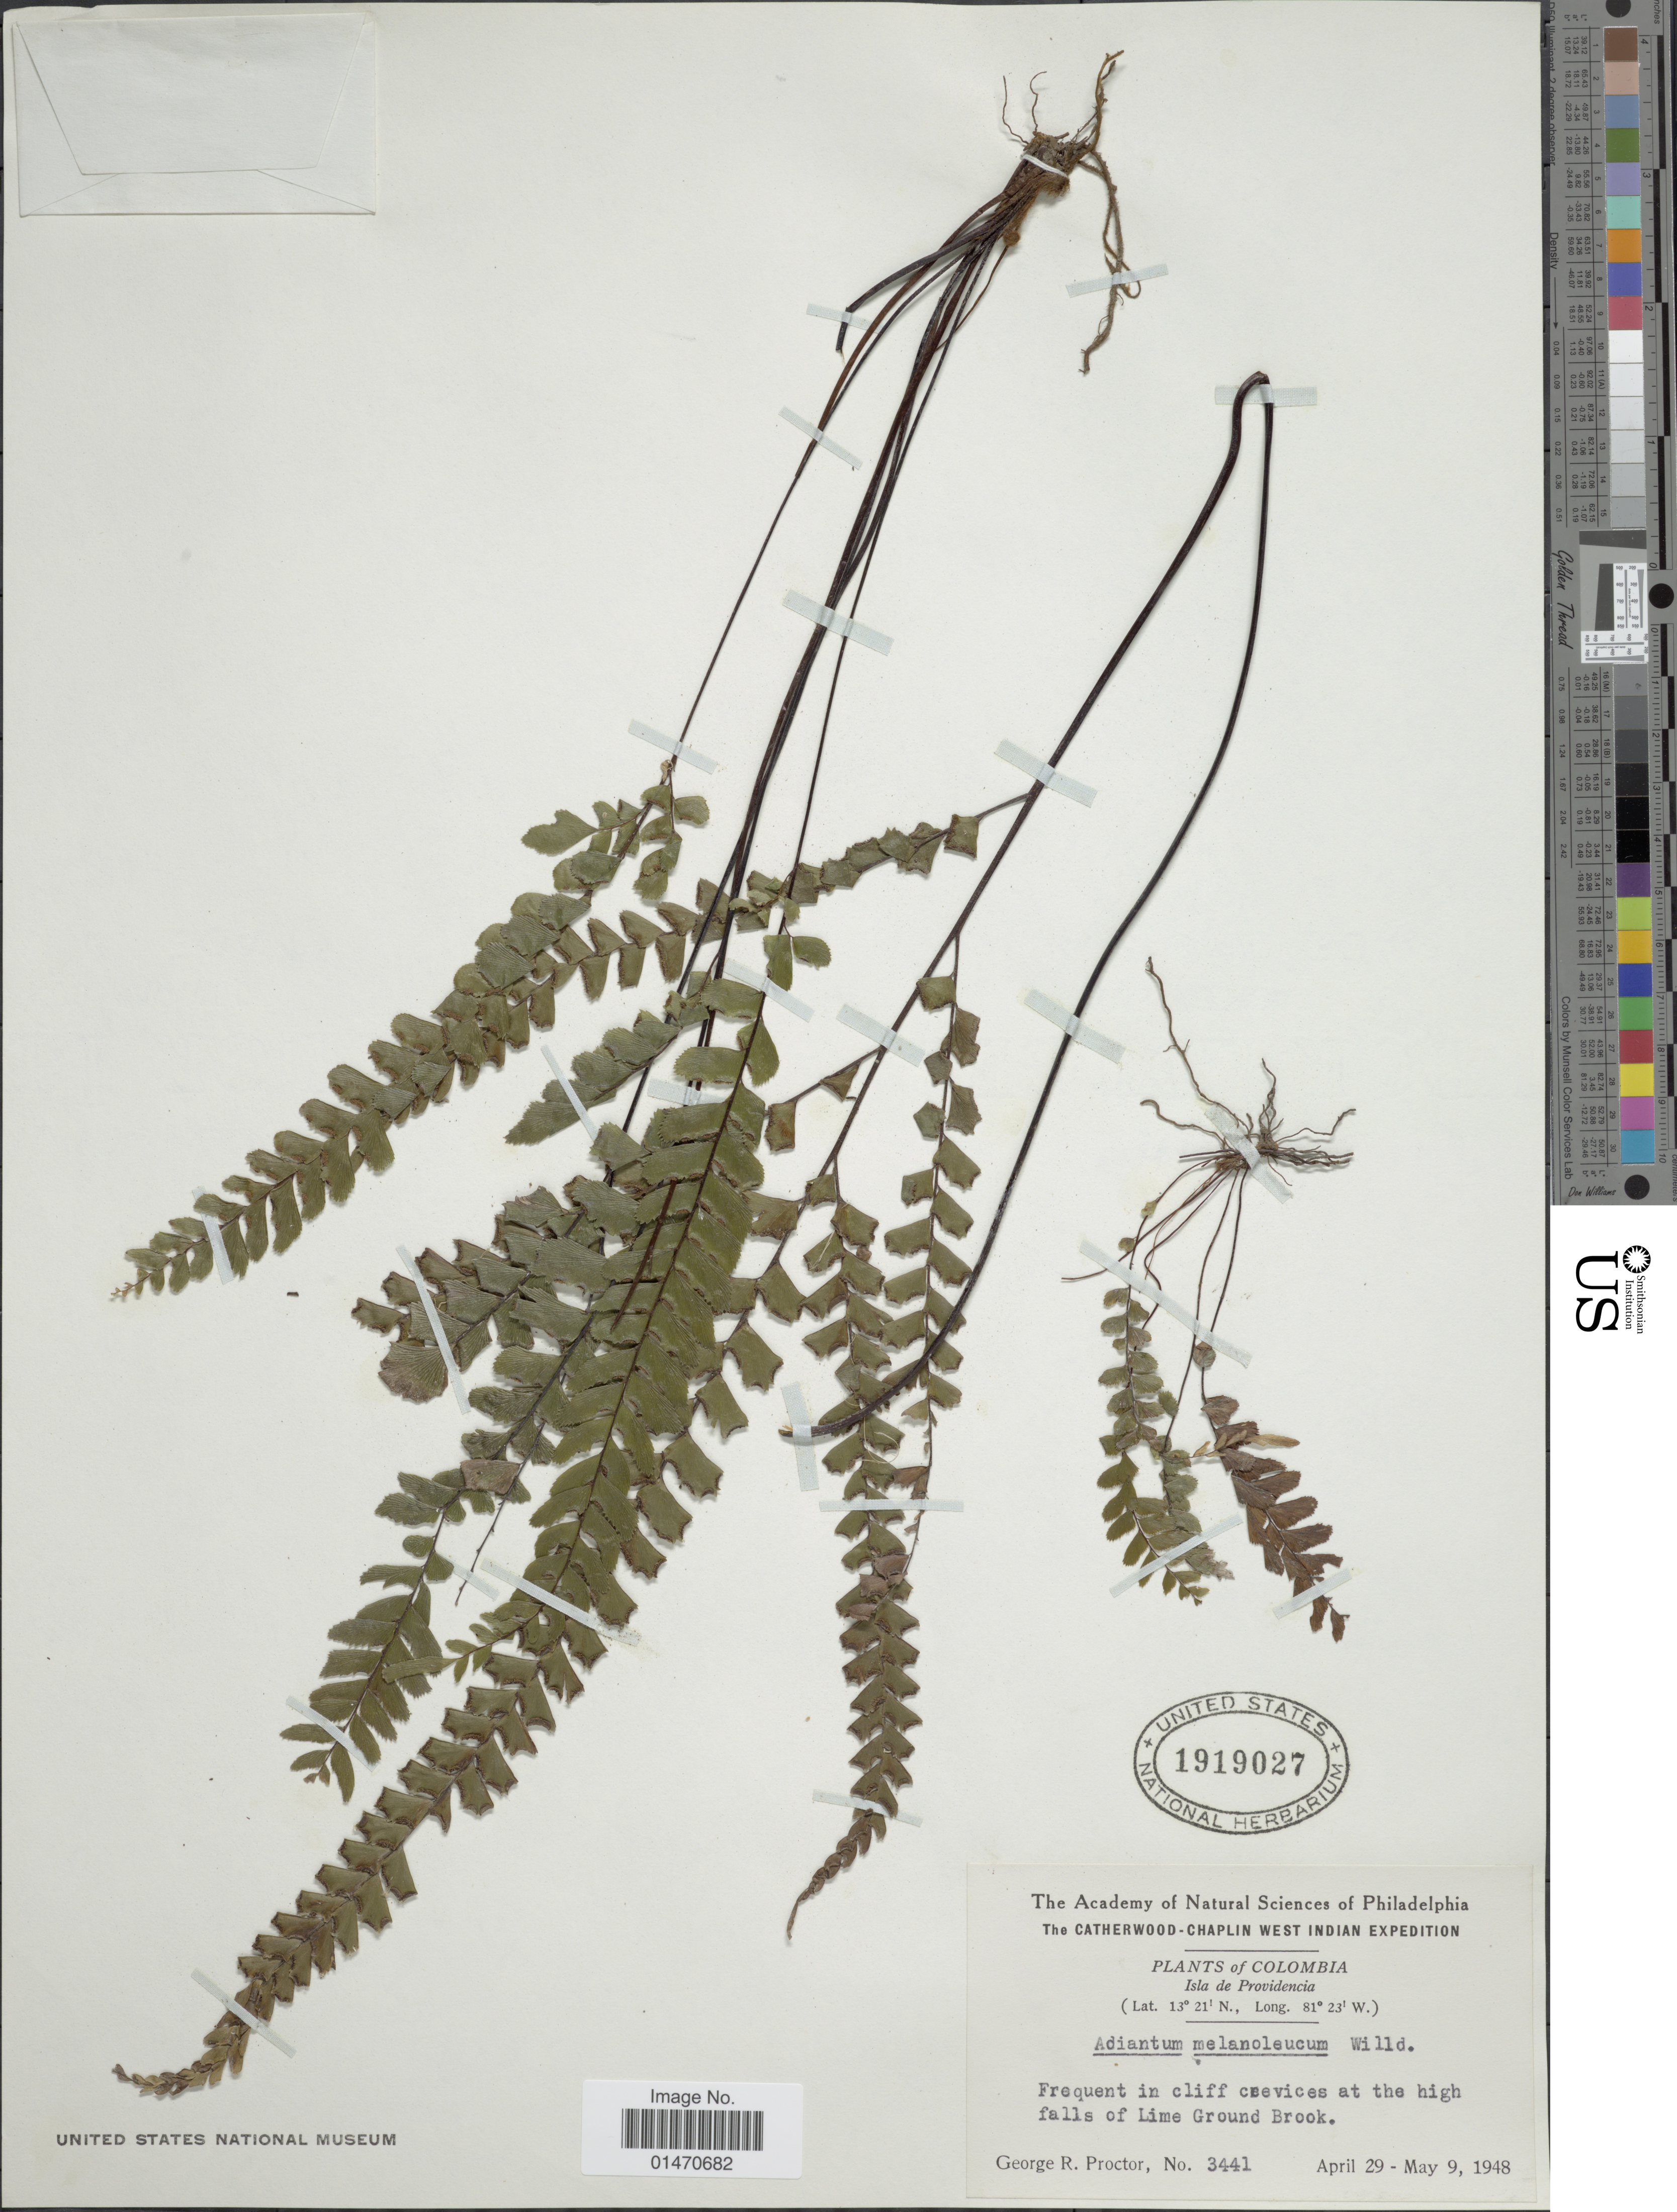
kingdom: Plantae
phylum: Tracheophyta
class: Polypodiopsida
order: Polypodiales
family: Pteridaceae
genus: Adiantum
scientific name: Adiantum melanoleucum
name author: Willd.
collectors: R. Proctor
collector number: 3441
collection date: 1948-04-29/1948-05-09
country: Colombia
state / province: San Andres y Providencia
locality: Isla de Providencia, frequent in cliff crevices at the high falls of Lime Ground Brook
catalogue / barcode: US 1919027